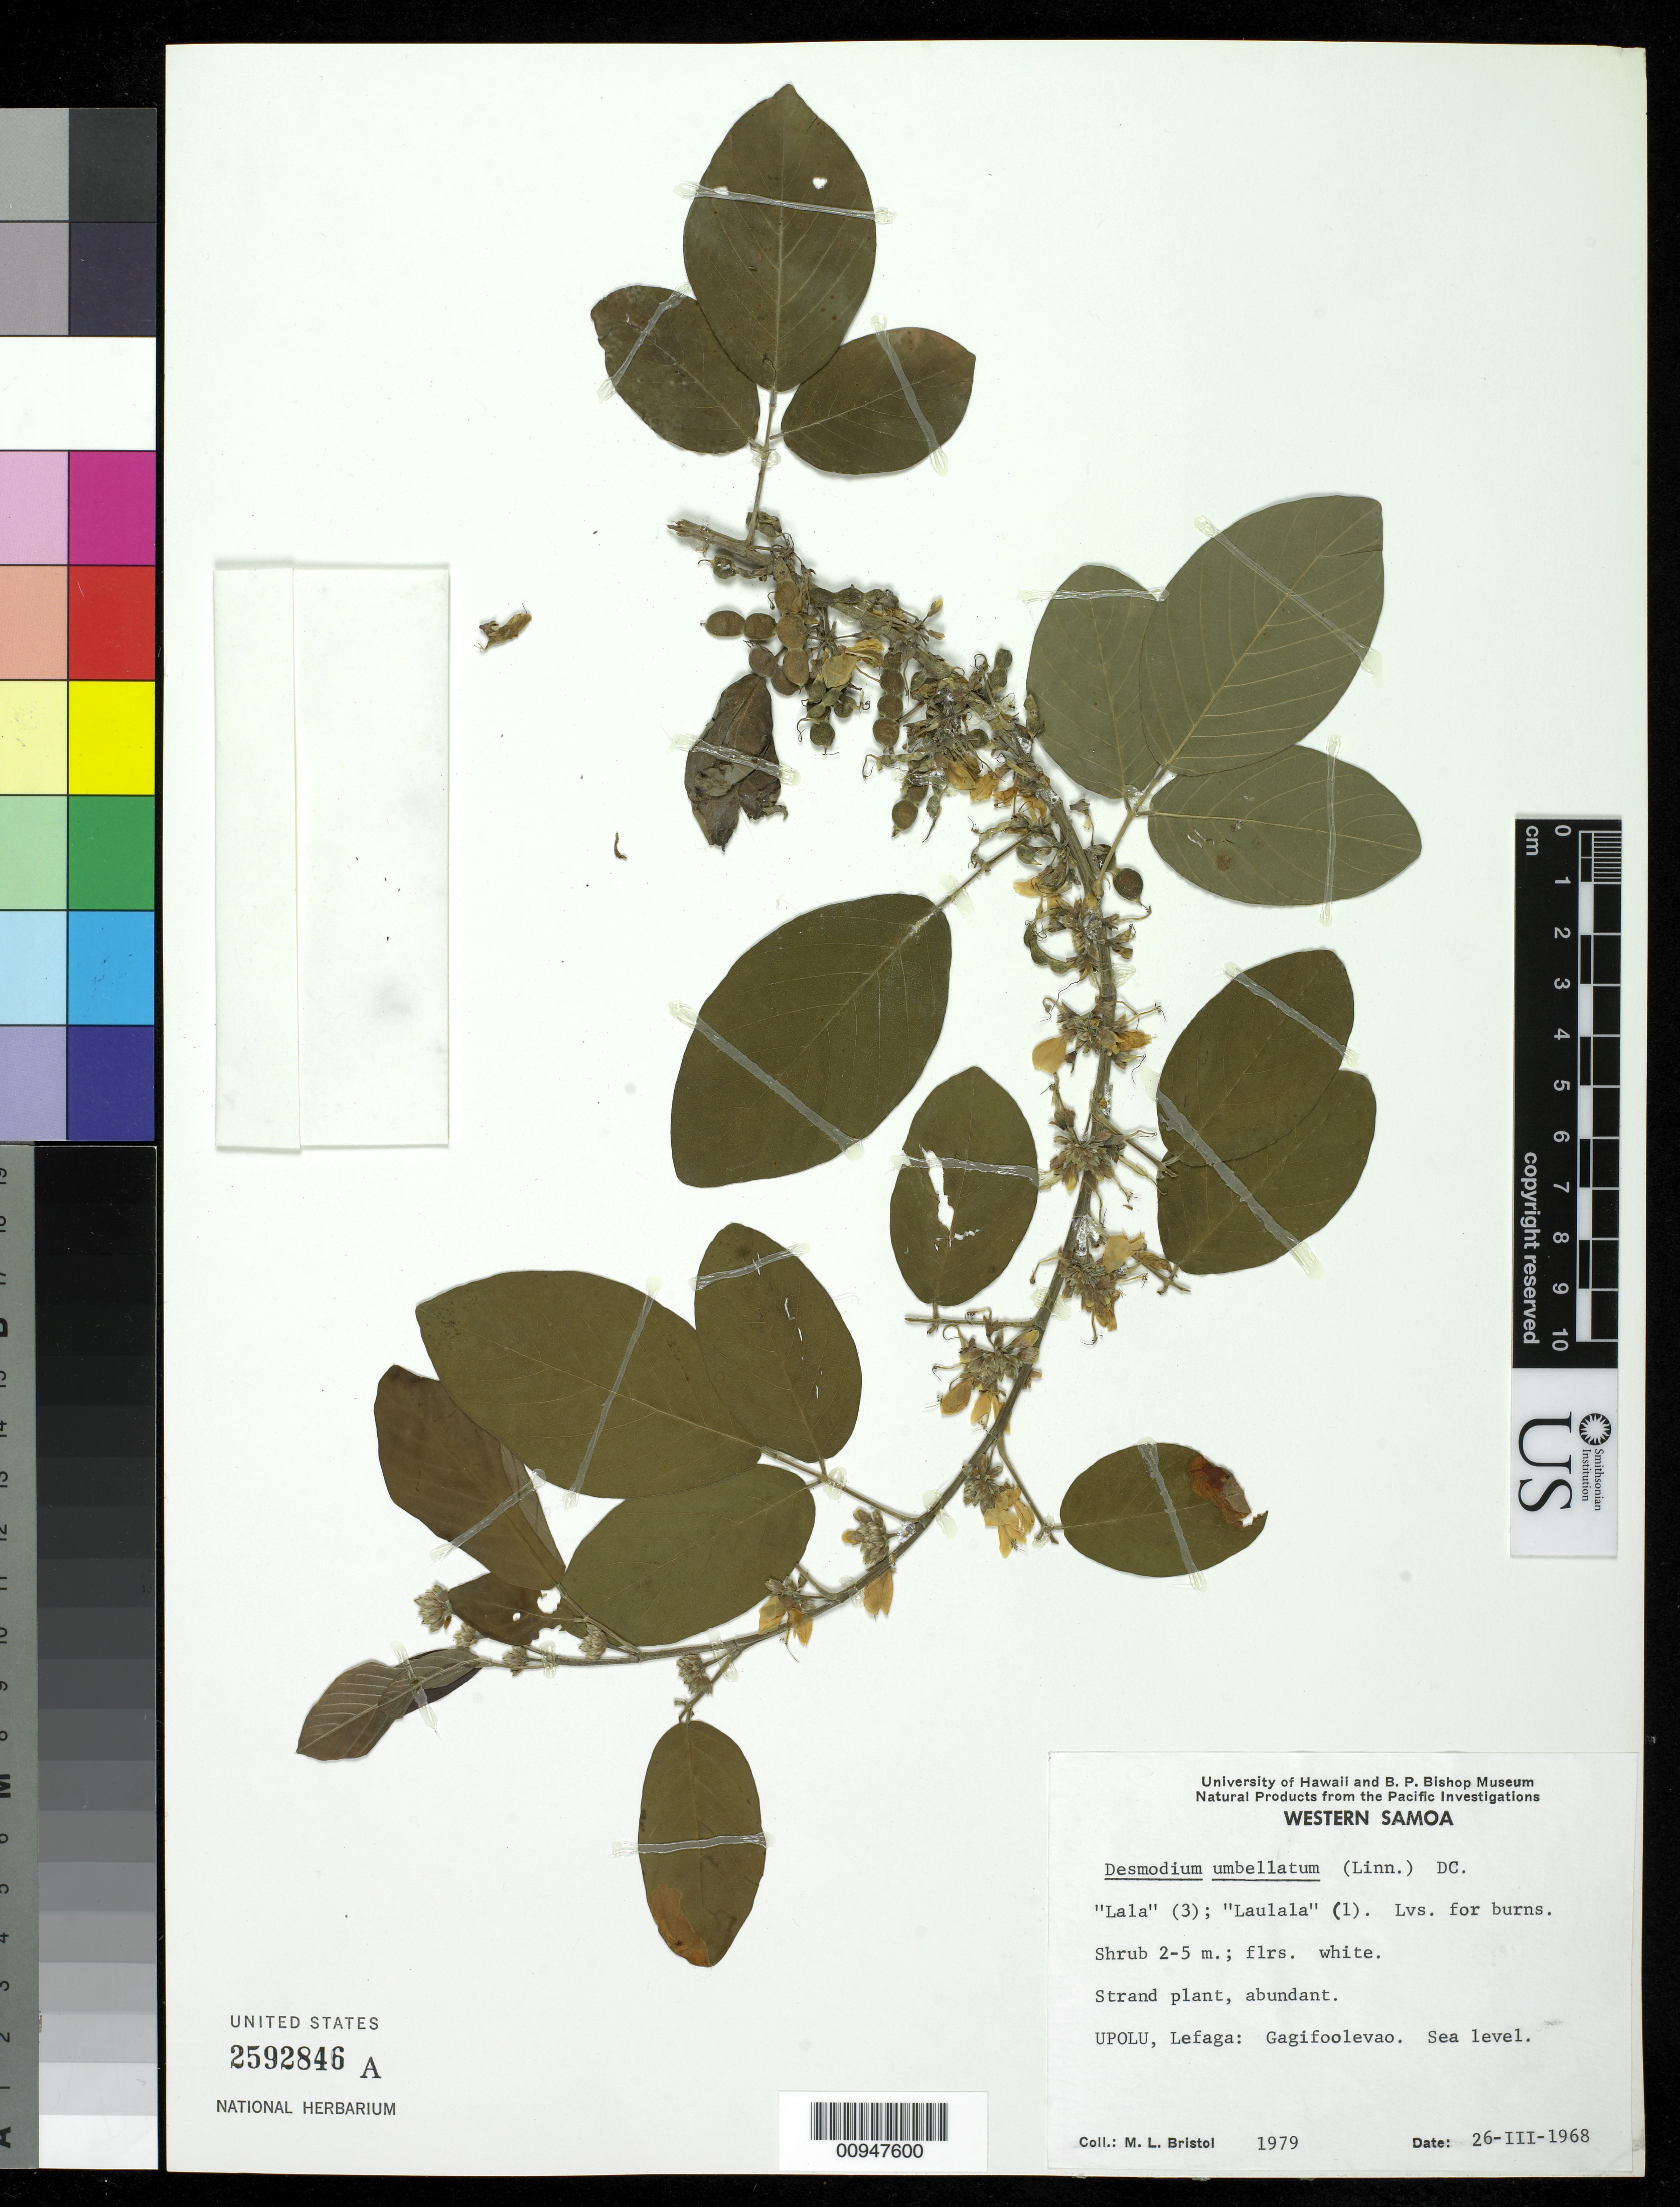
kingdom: Plantae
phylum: Tracheophyta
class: Magnoliopsida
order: Fabales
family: Fabaceae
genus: Dendrolobium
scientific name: Dendrolobium umbellatum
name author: (L.) Benth.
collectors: M. L. Bristol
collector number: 1979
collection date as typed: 26 Mar 1968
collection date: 1968-03-26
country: Samoa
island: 'Upolu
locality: Upolu, Lefaga: Gagifoolevao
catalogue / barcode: US 2592846